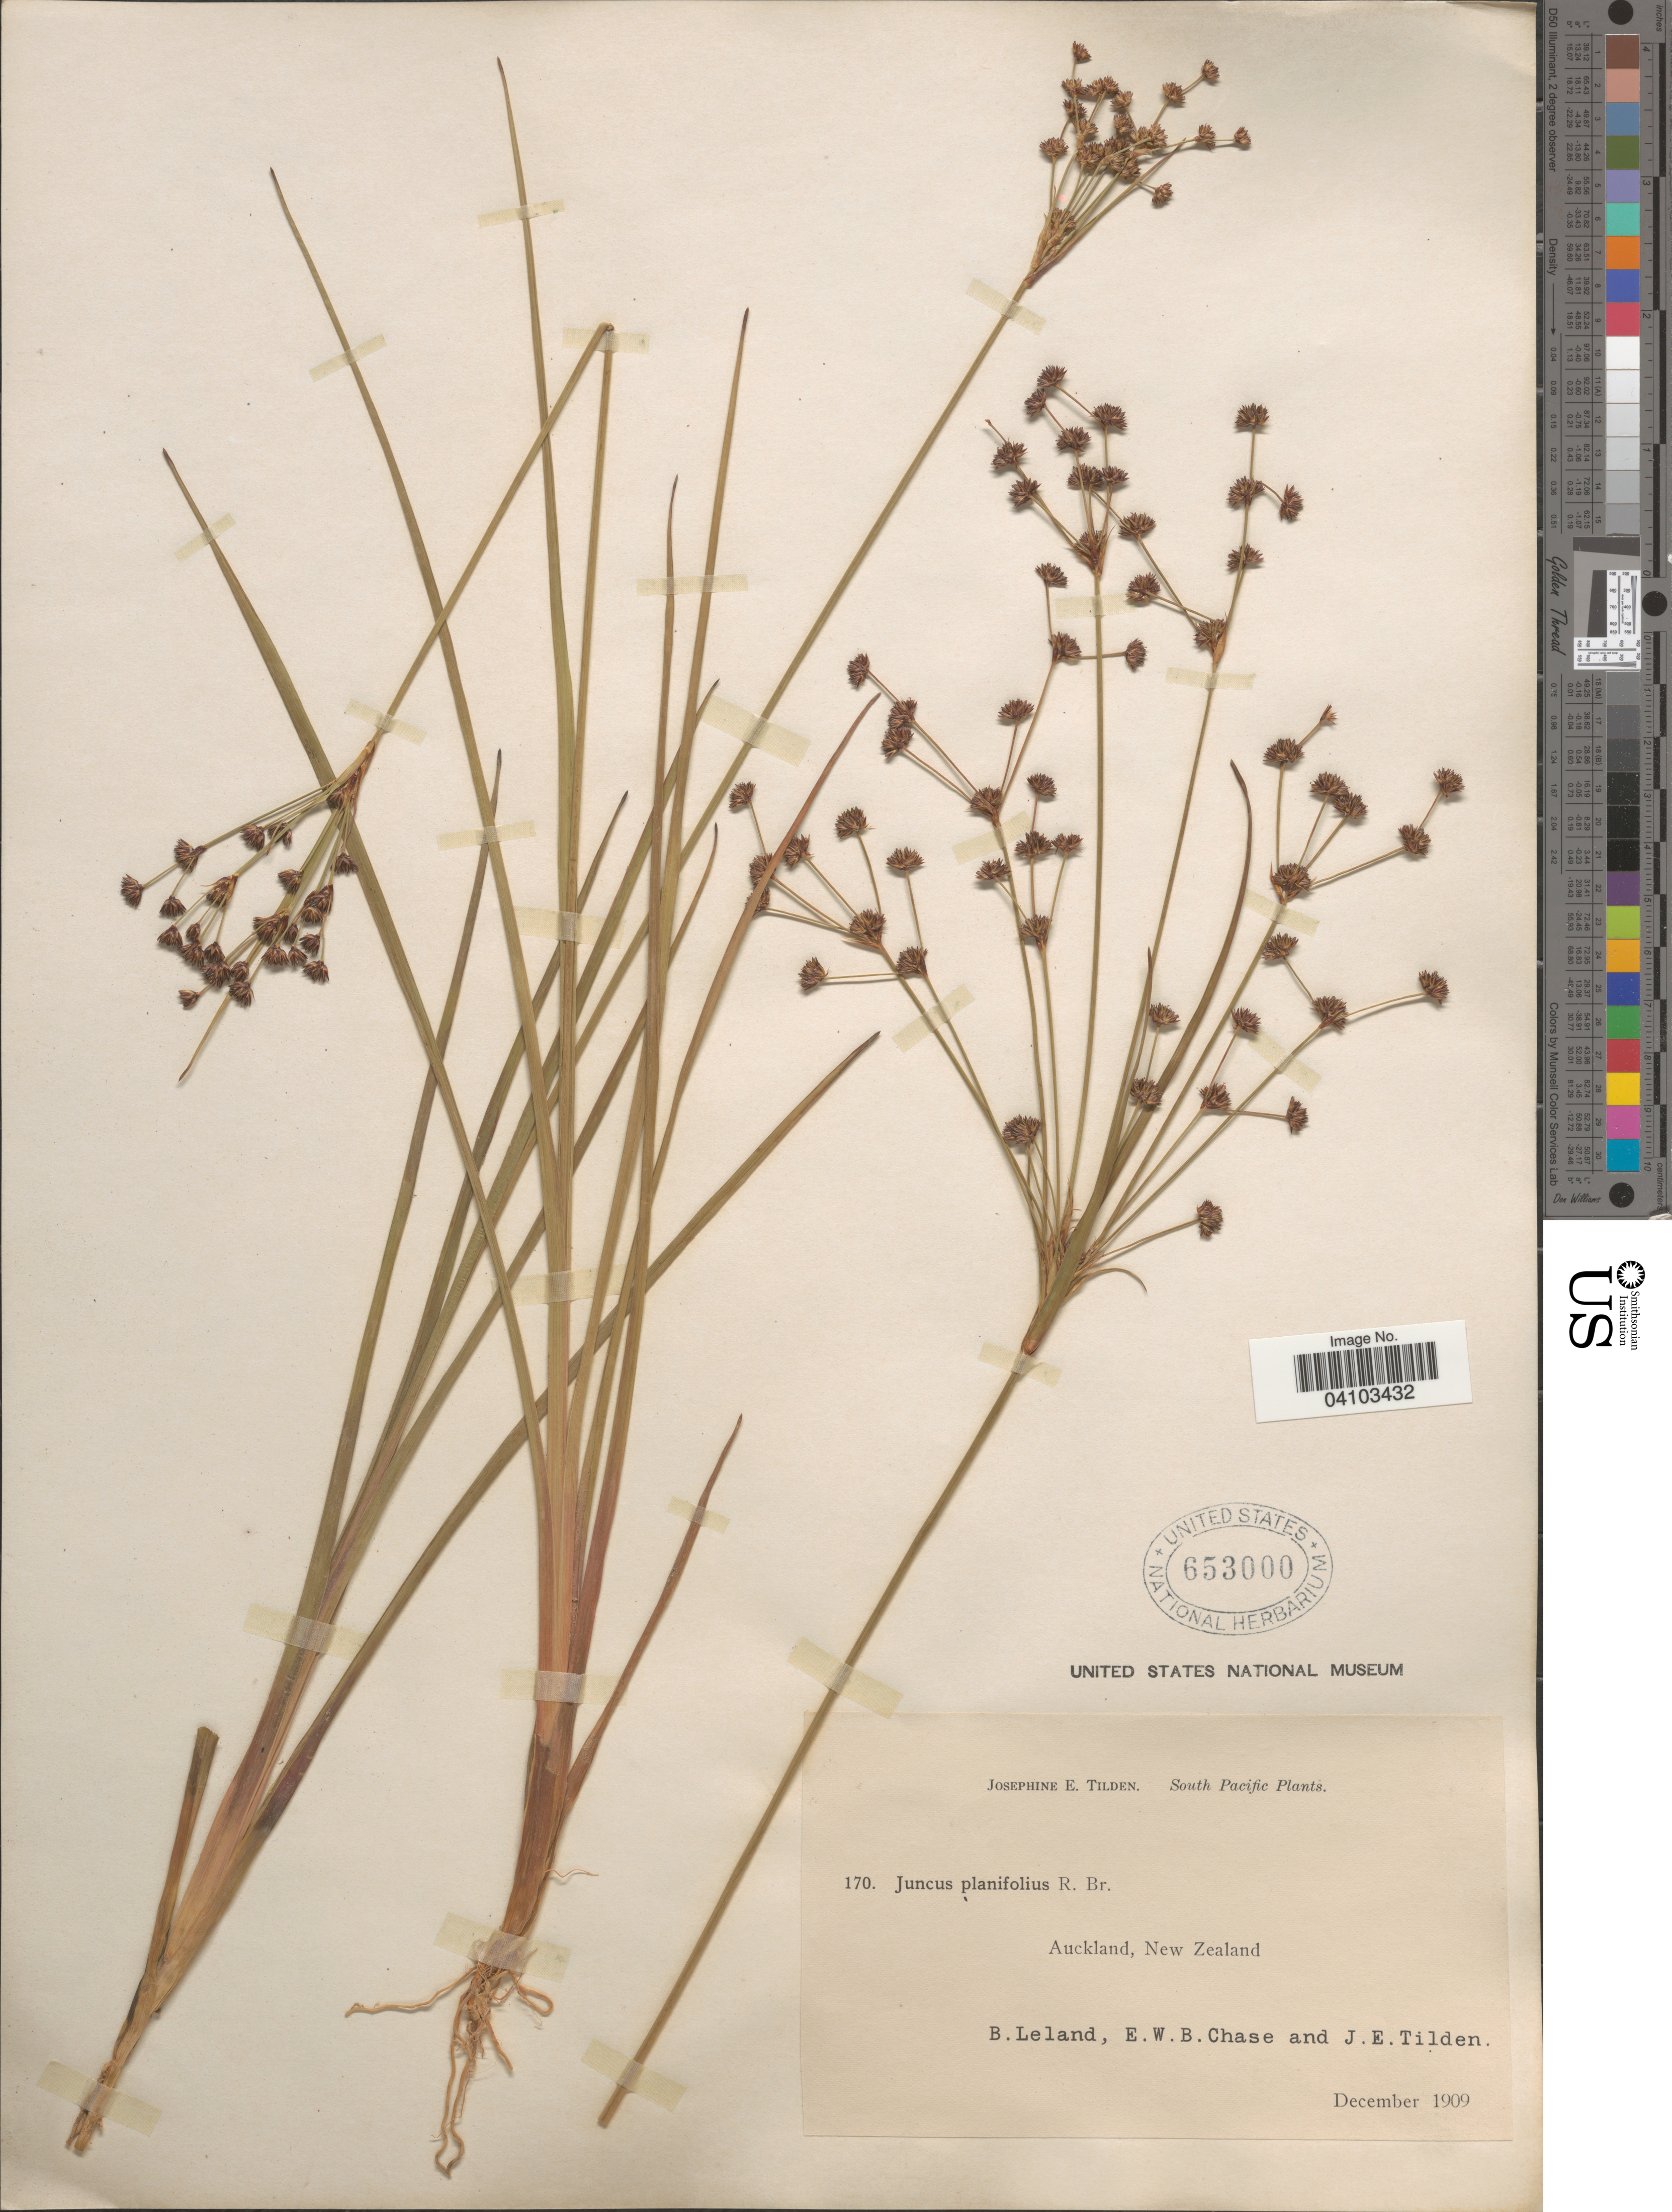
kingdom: Plantae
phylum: Tracheophyta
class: Liliopsida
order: Poales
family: Juncaceae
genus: Juncus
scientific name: Juncus planifolius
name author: R. Br.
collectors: B. Leland, E. W. Chase & J. E. Tilden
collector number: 170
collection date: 1909-12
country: New Zealand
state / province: Auckland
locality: South Pacific. [unsure placement]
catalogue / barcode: US 653000